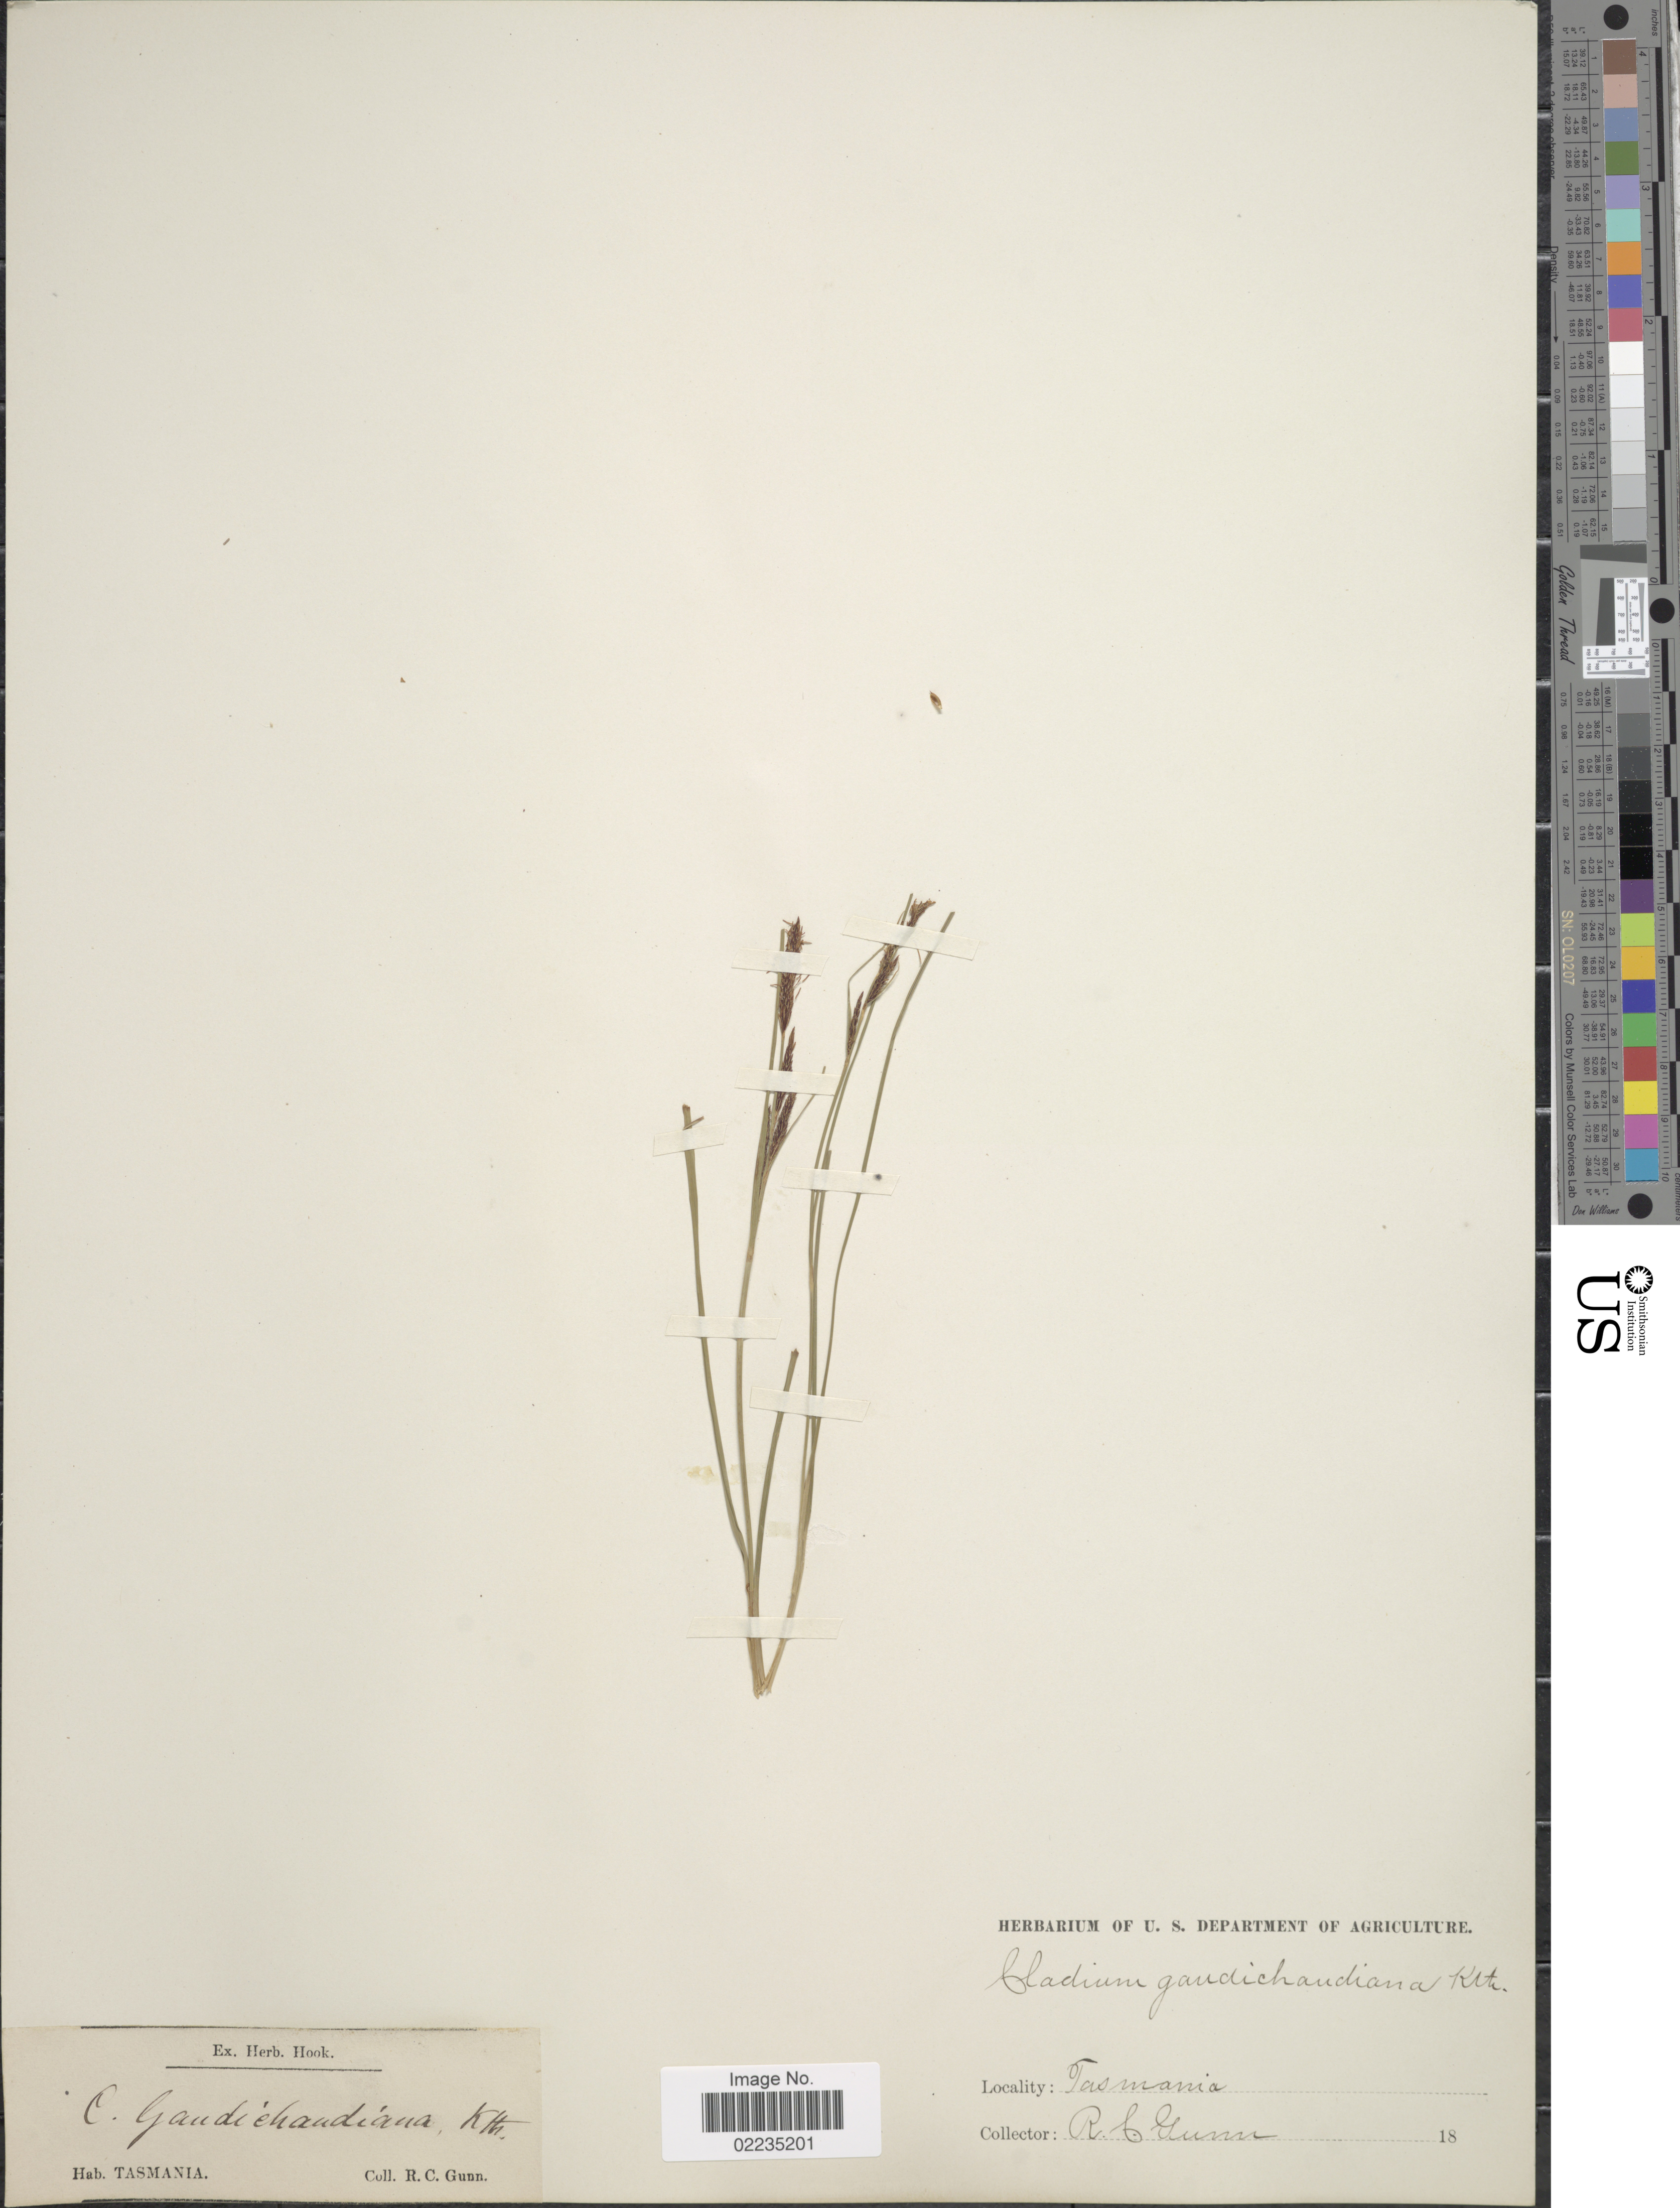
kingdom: Plantae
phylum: Tracheophyta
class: Liliopsida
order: Poales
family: Cyperaceae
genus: Carex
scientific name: Carex gaudichaudiana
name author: Kunth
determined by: Strong, Mark T., (BOT), Smithsonian Institution - National Museum of Natural History (UNITED STATES)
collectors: R. Gunn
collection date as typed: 18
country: Australia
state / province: Tasmania